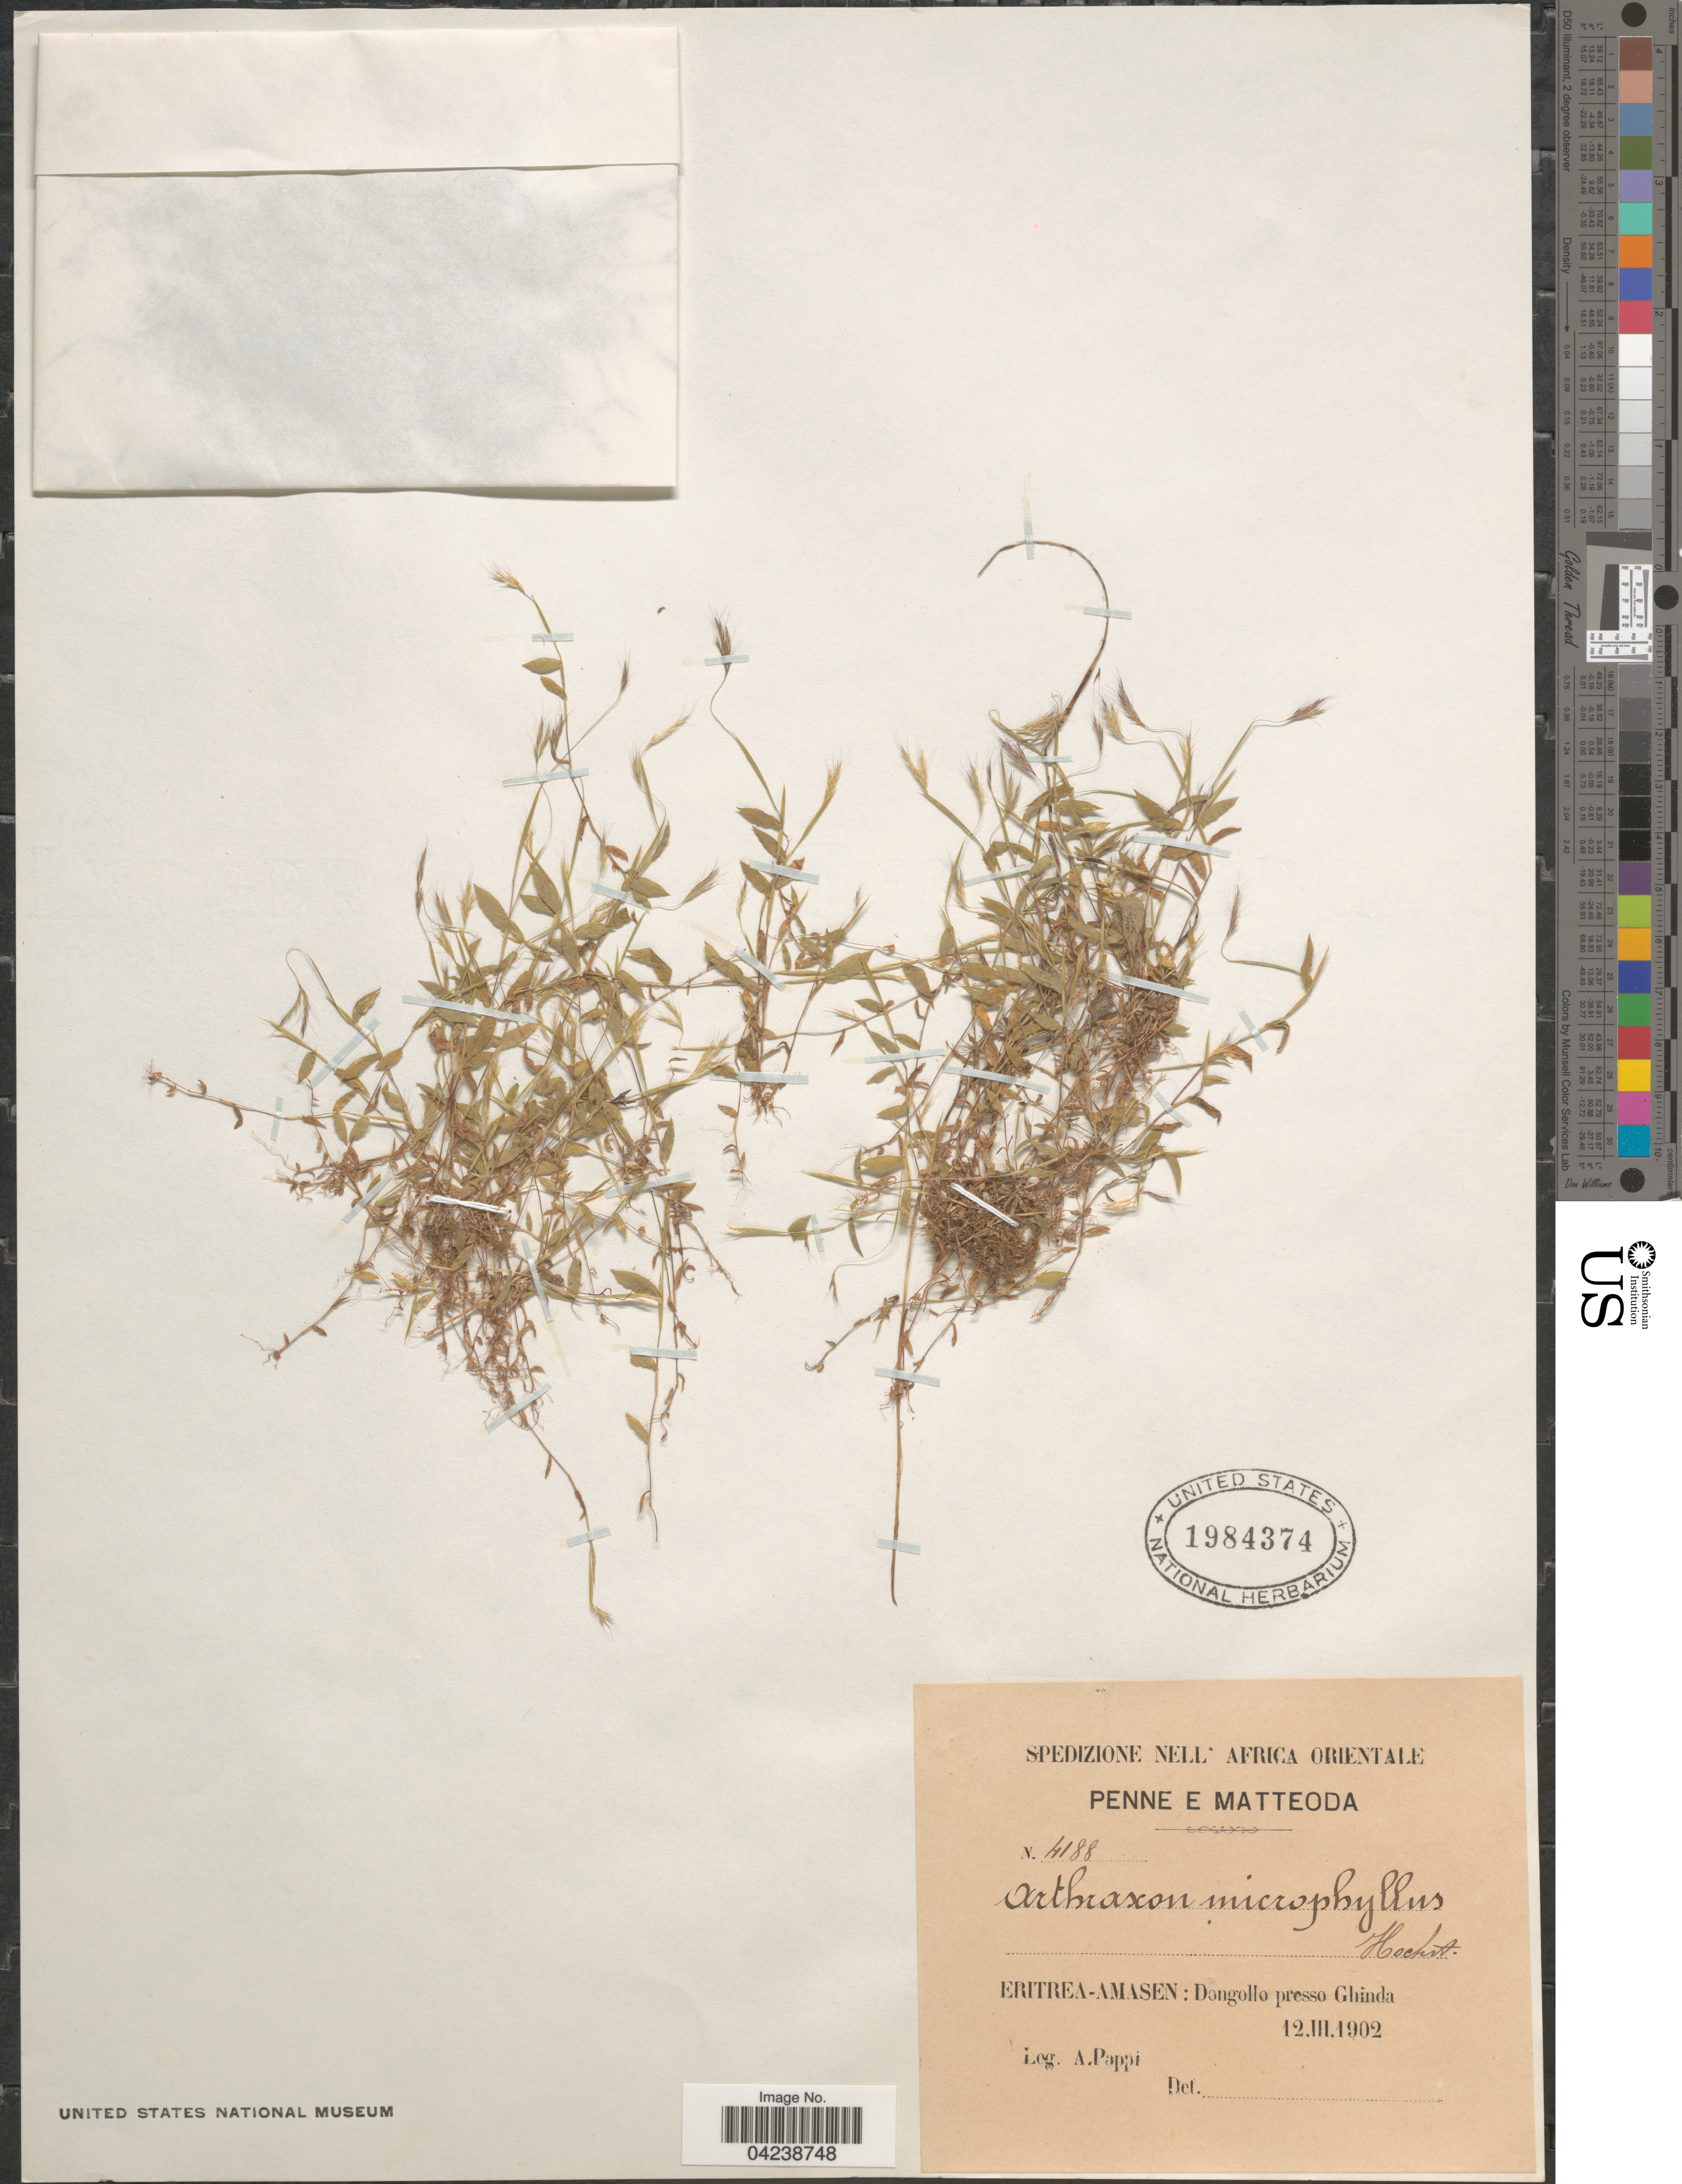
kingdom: Plantae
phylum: Tracheophyta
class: Liliopsida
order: Poales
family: Poaceae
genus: Arthraxon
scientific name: Arthraxon microphyllus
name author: (Trin.) Hochst.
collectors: A. Pappi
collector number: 4188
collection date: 1902-03-12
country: Eritrea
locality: Spedizione Nell Africa Orientale. Eritrea-Amasen: Dangollo presso Ghinda.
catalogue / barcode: US 1984374